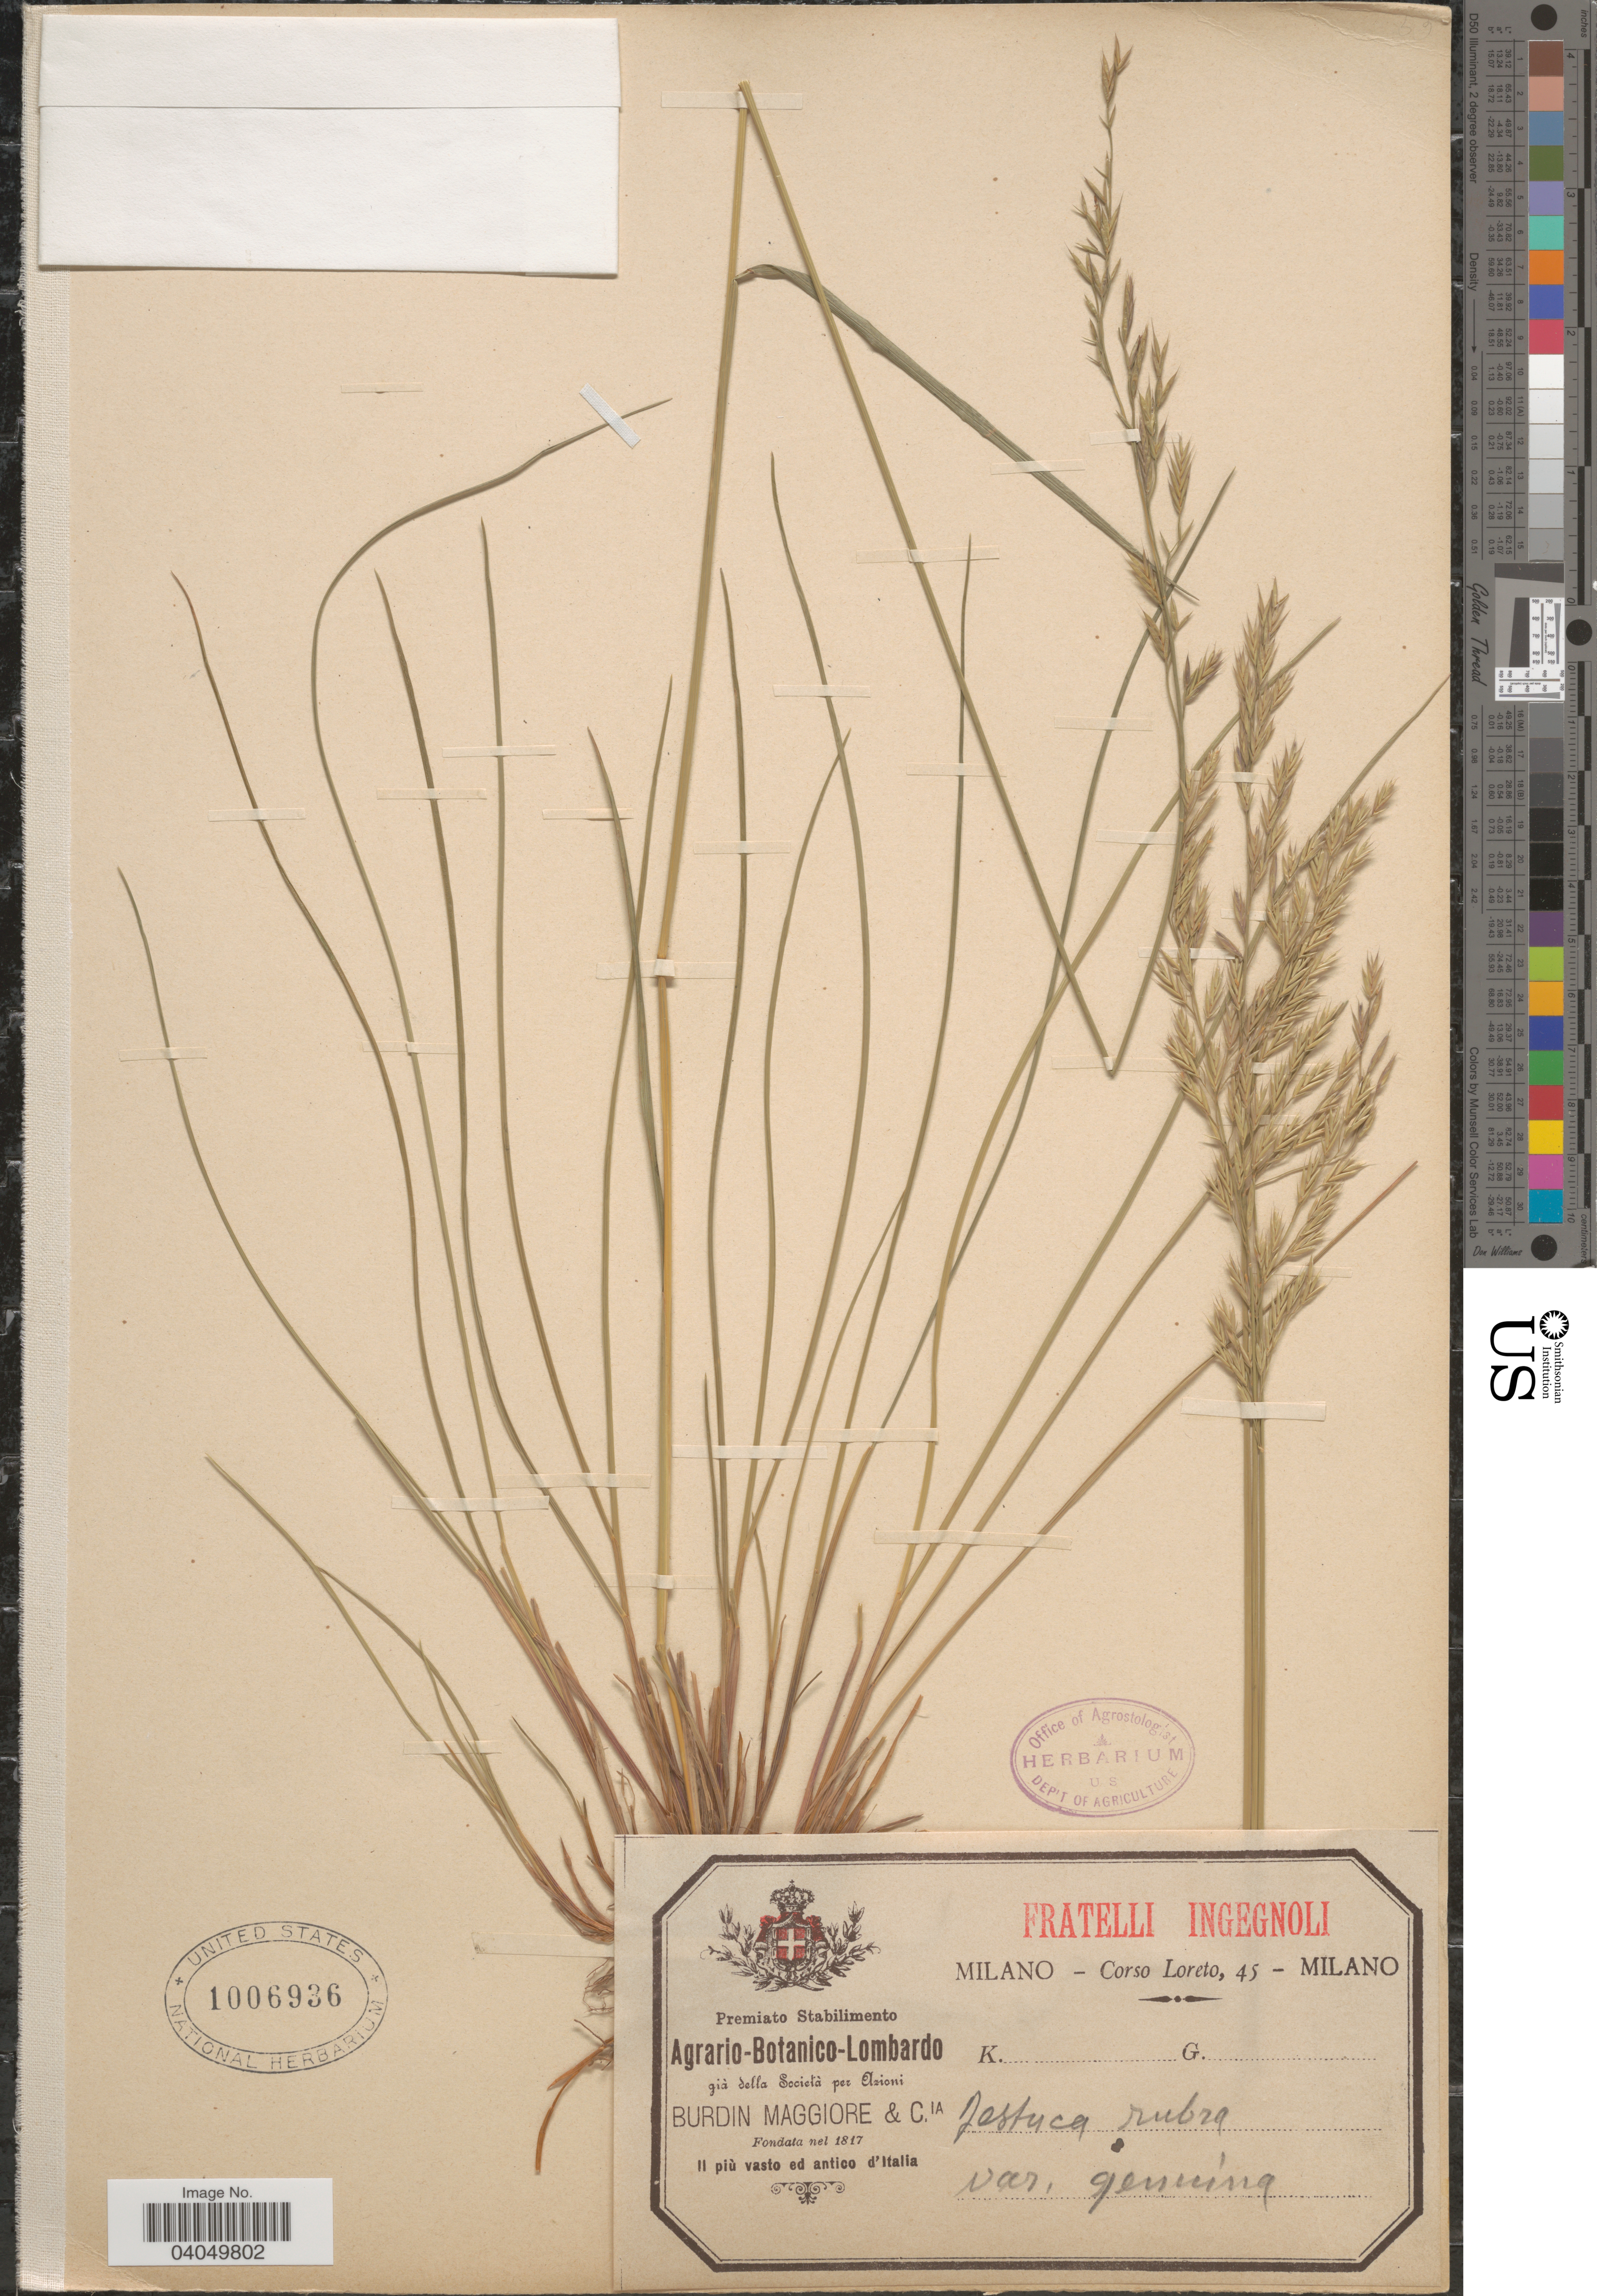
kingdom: Plantae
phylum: Tracheophyta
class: Liliopsida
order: Poales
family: Poaceae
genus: Festuca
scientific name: Festuca rubra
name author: L.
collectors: Loreto, C.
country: Italy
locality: Milano.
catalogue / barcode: US 1006936